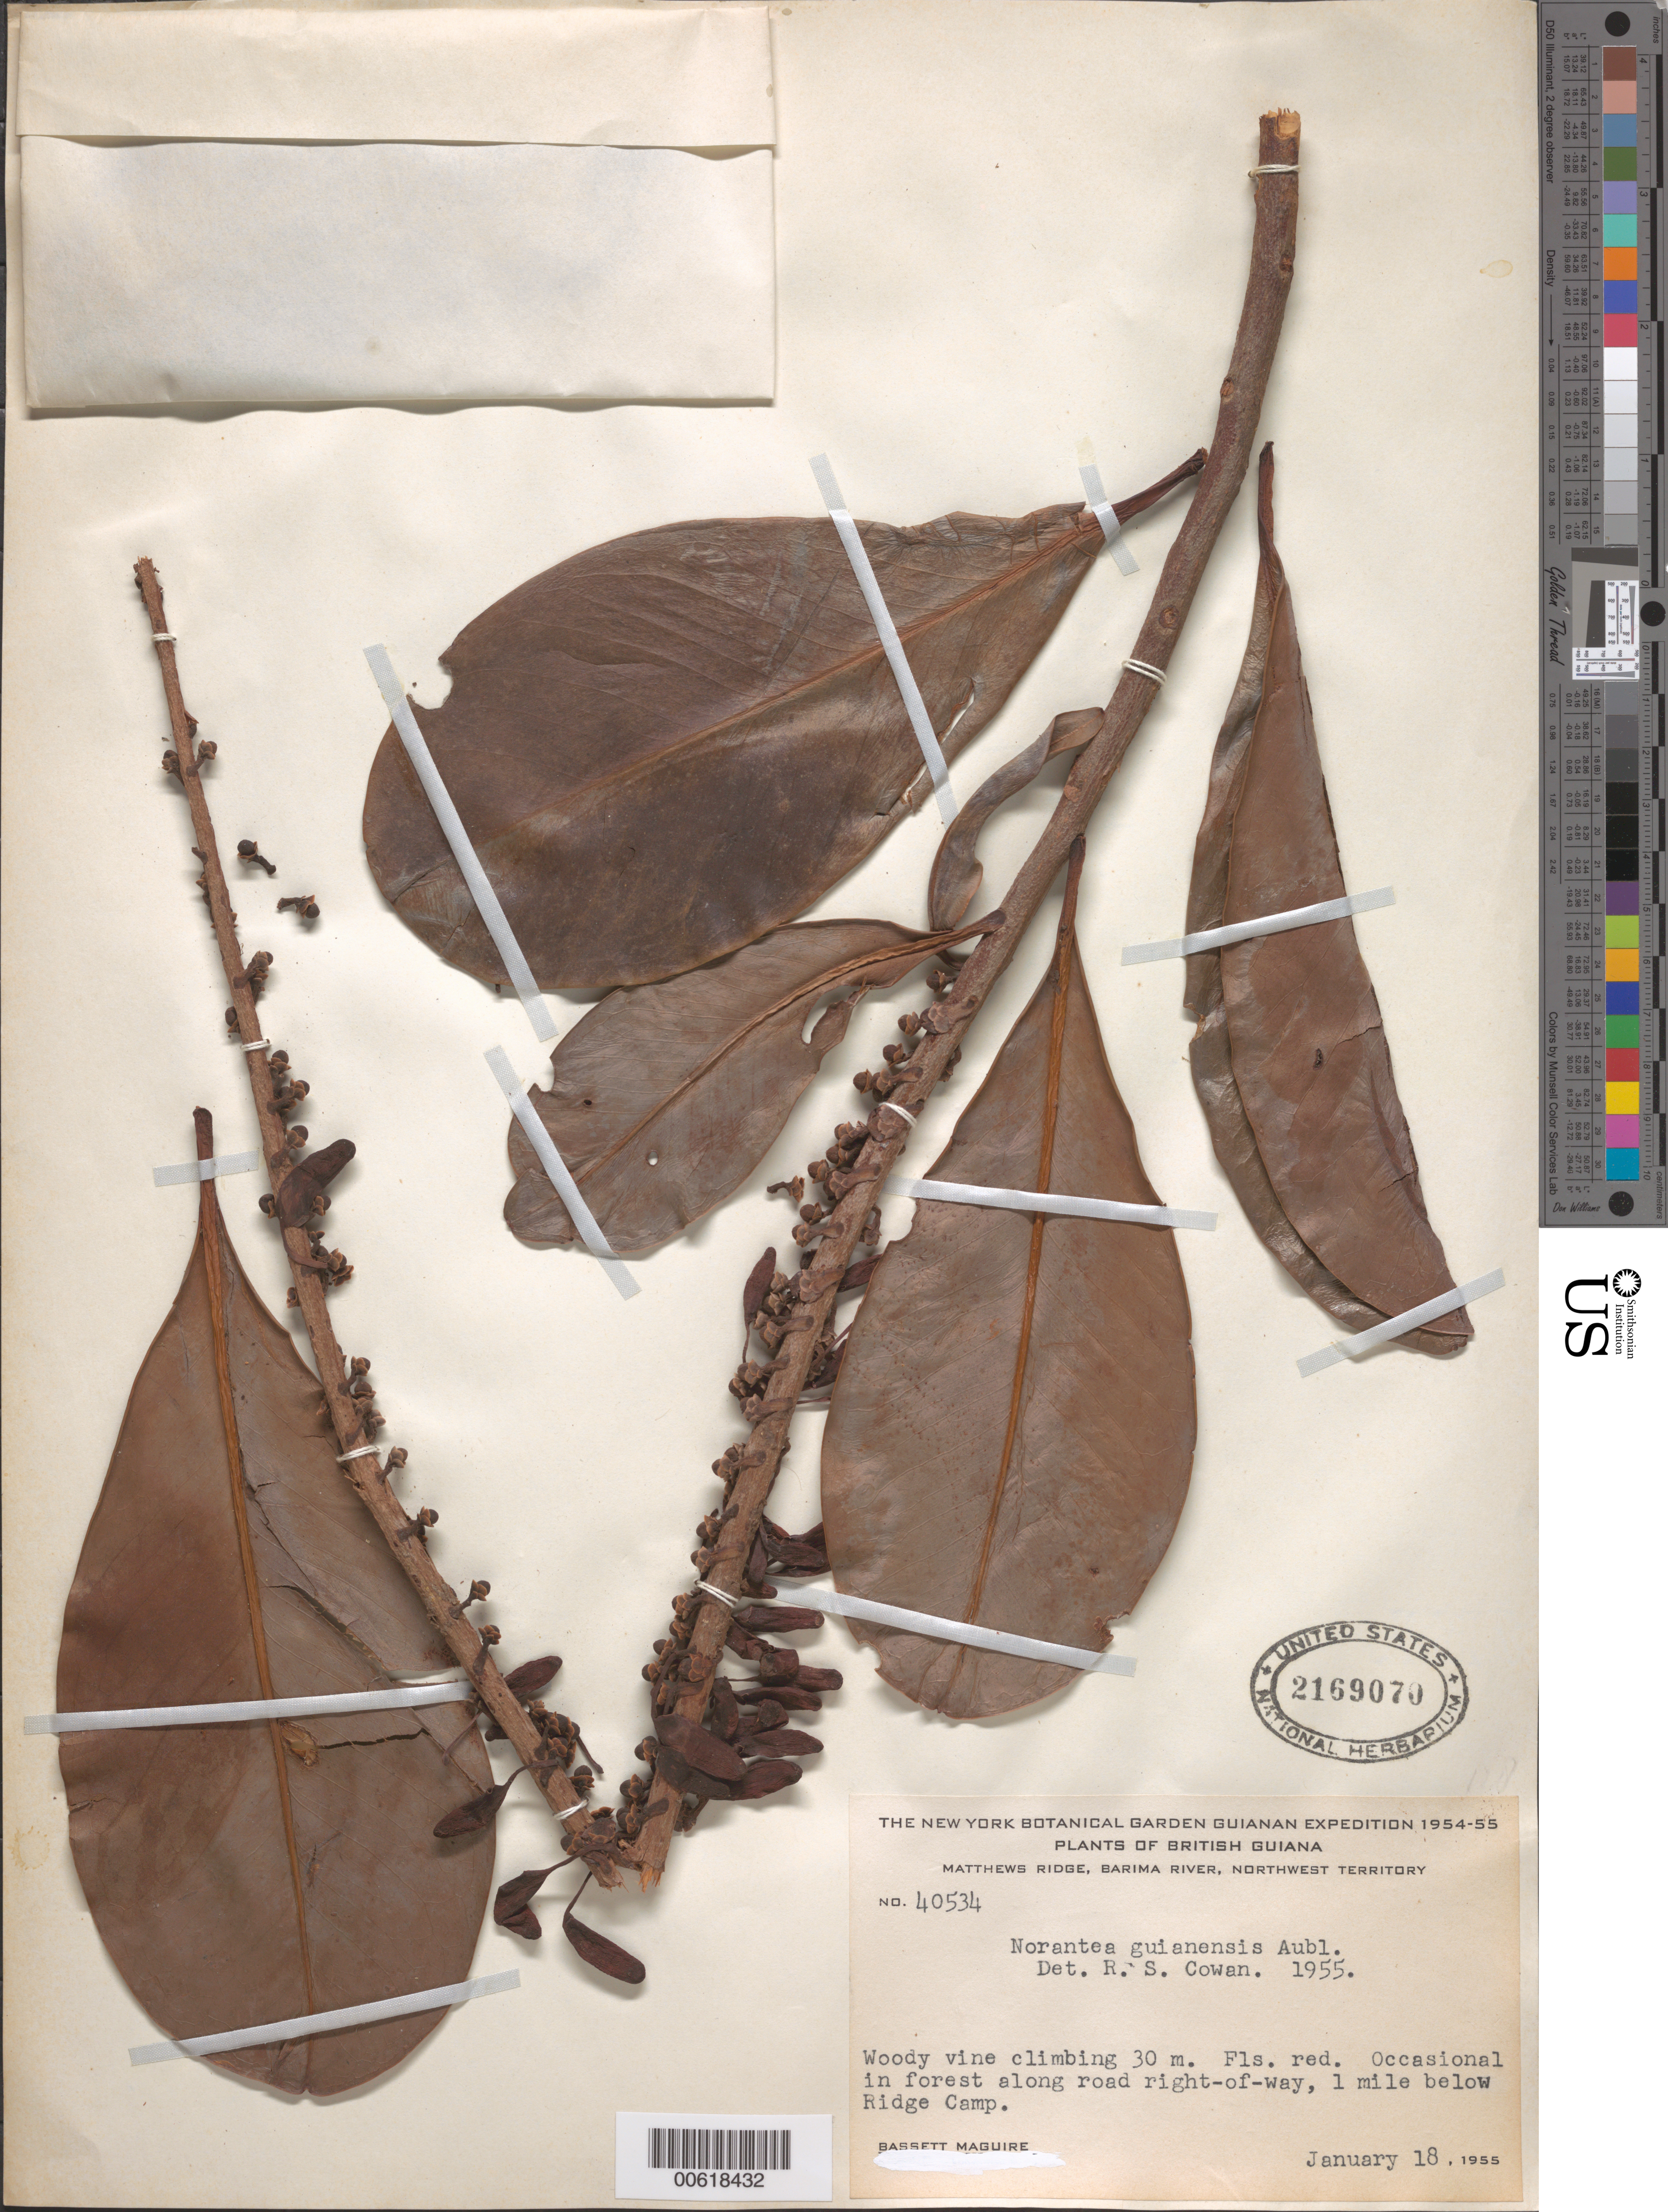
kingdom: Plantae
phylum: Tracheophyta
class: Magnoliopsida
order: Ericales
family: Marcgraviaceae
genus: Norantea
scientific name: Norantea guianensis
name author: Aubl.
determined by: Cowan, R. S.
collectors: B. Maguire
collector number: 40534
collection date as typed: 18-Jan-55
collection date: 1955-01-18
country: Guyana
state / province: Barima-Waini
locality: Barima R., Matthews Ridge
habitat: Forest along road right-of-way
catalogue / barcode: US 2169070